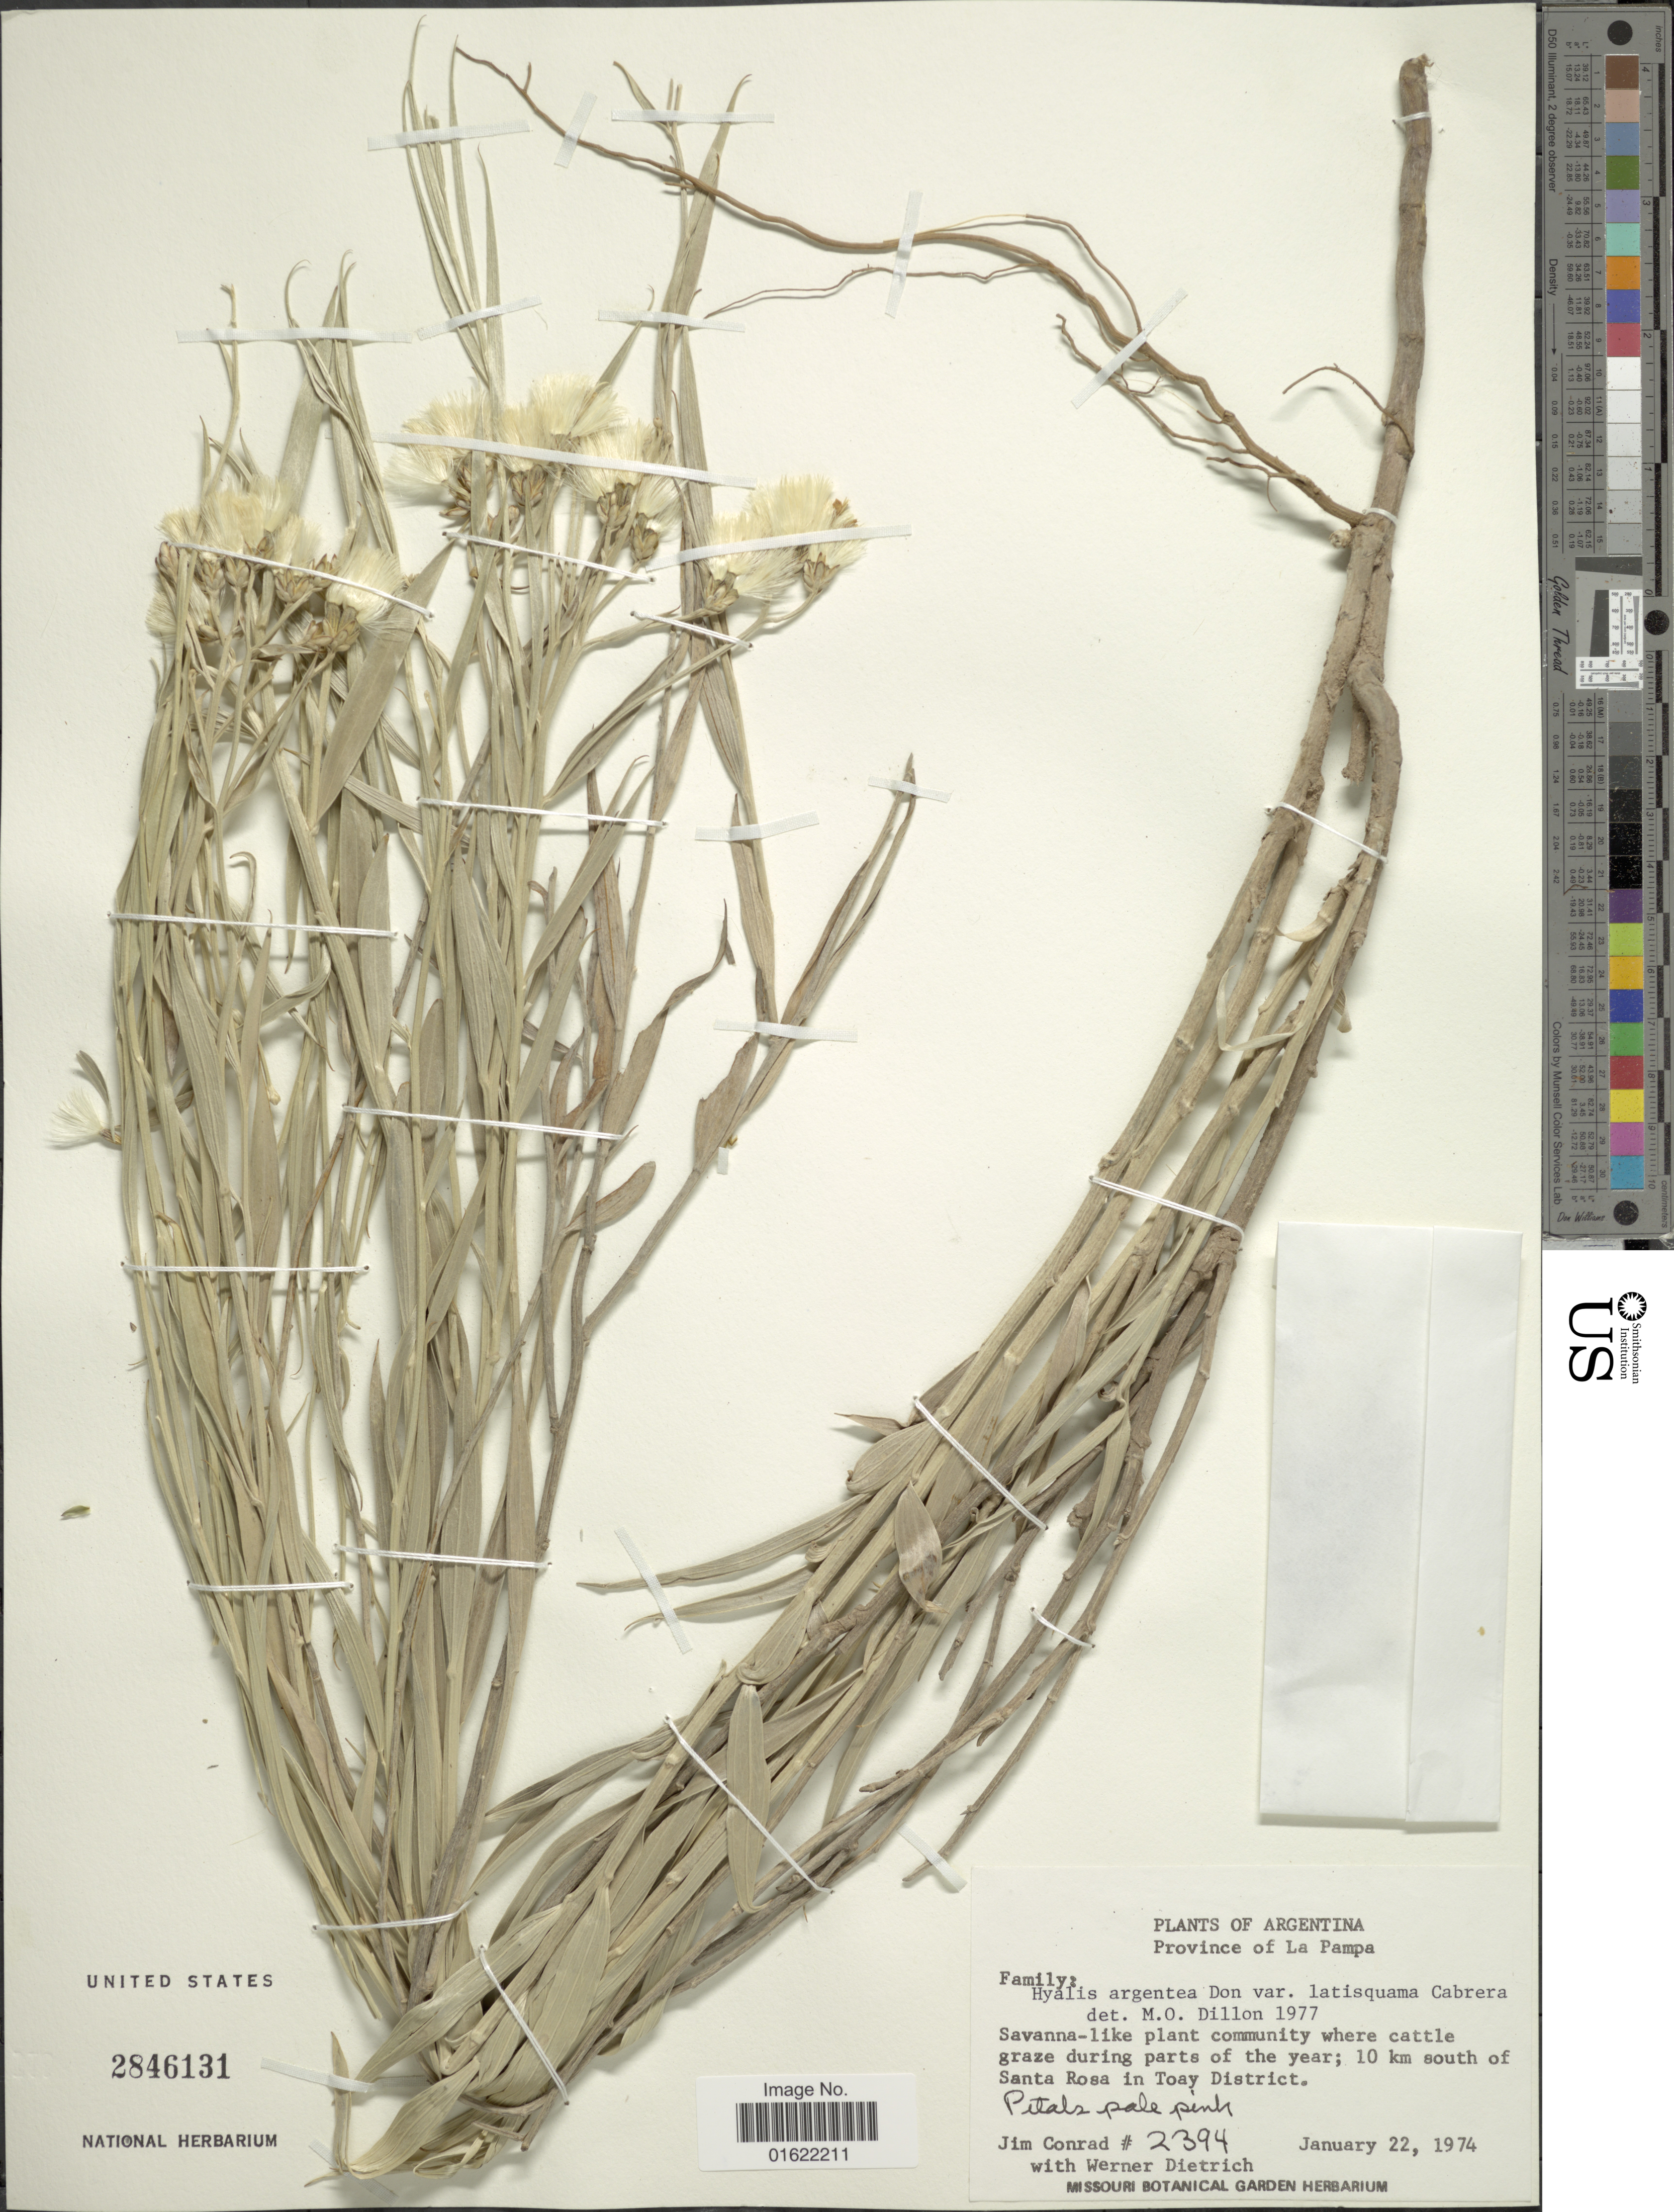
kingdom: Plantae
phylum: Tracheophyta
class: Magnoliopsida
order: Asterales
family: Asteraceae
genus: Hyalis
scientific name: Hyalis argentea var. latisquama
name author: Cabrera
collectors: J. Conrad & W. Dietrich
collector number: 2394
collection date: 1974-01-22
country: Argentina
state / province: La Pampa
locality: Province of La Pampa. 10 km south of Santa Rosa in Toay District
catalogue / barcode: US 2846131